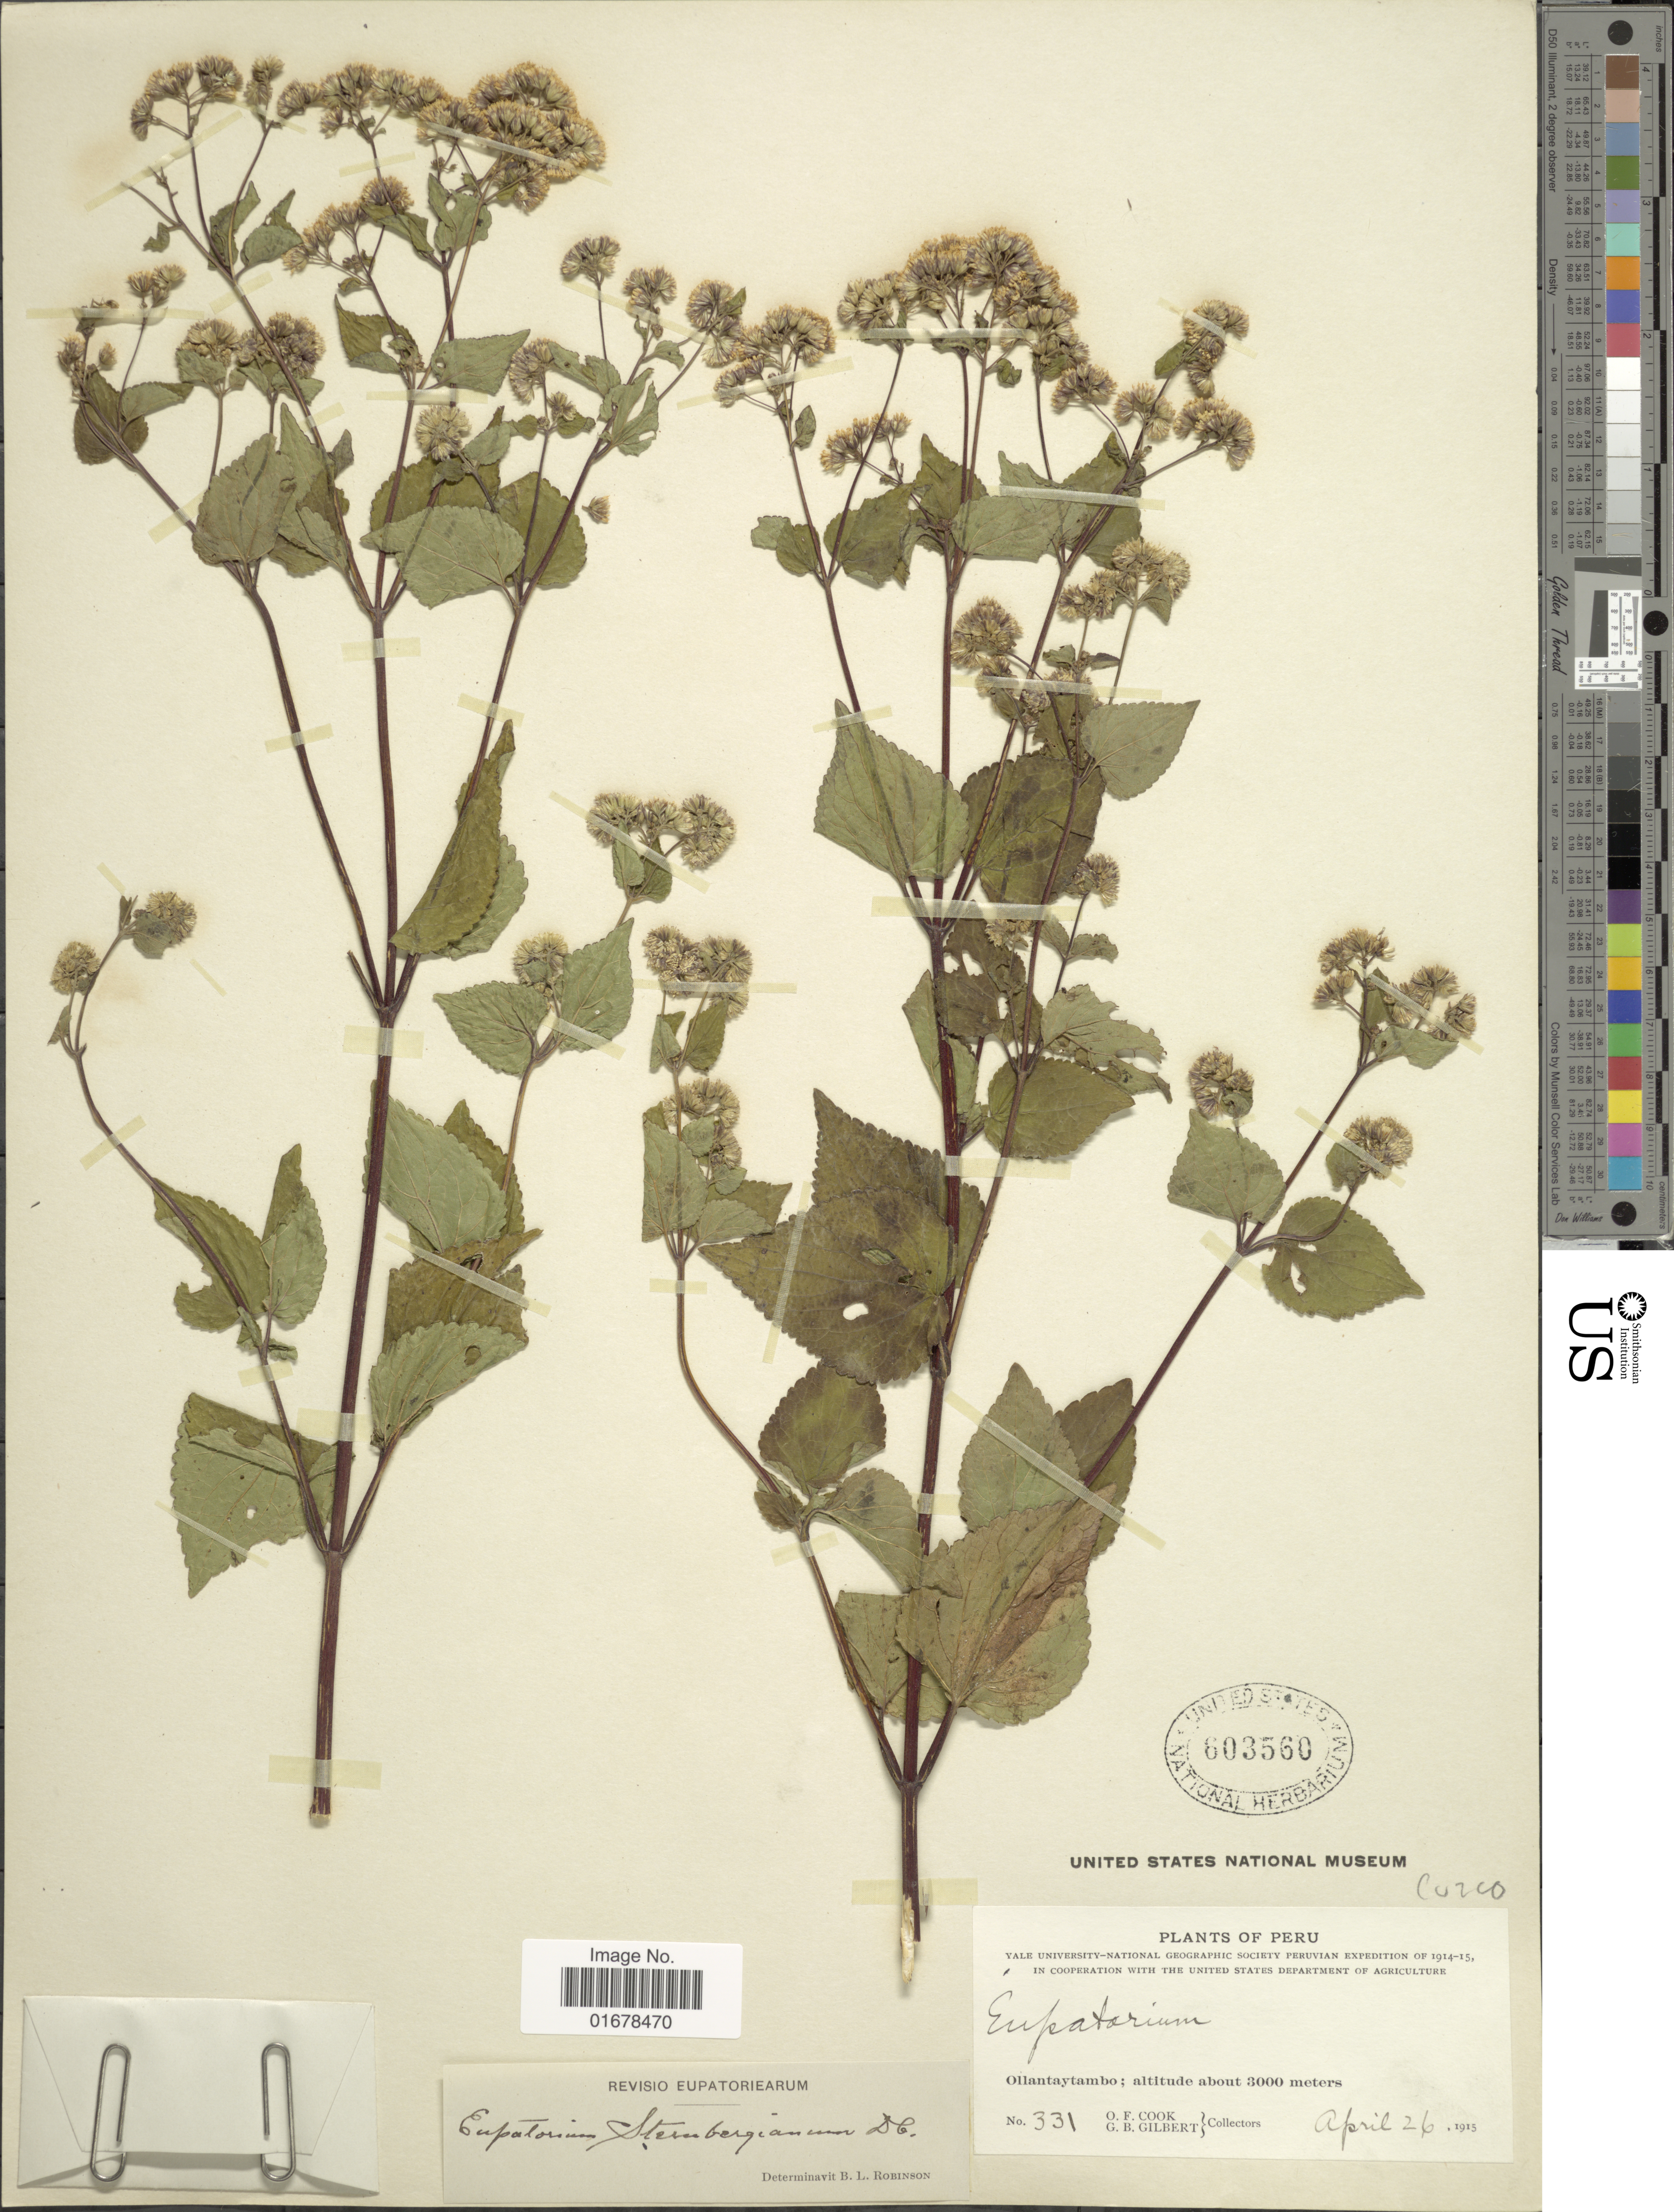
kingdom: Plantae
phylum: Tracheophyta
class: Magnoliopsida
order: Asterales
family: Asteraceae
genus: Ageratina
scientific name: Ageratina sternbergiana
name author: (DC.) R.M. King & H. Rob.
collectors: O. F. Cook & G. B. Gilbert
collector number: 331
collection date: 1915-04-26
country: Peru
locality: Ollantaytambo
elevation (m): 3000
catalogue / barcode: US 603560